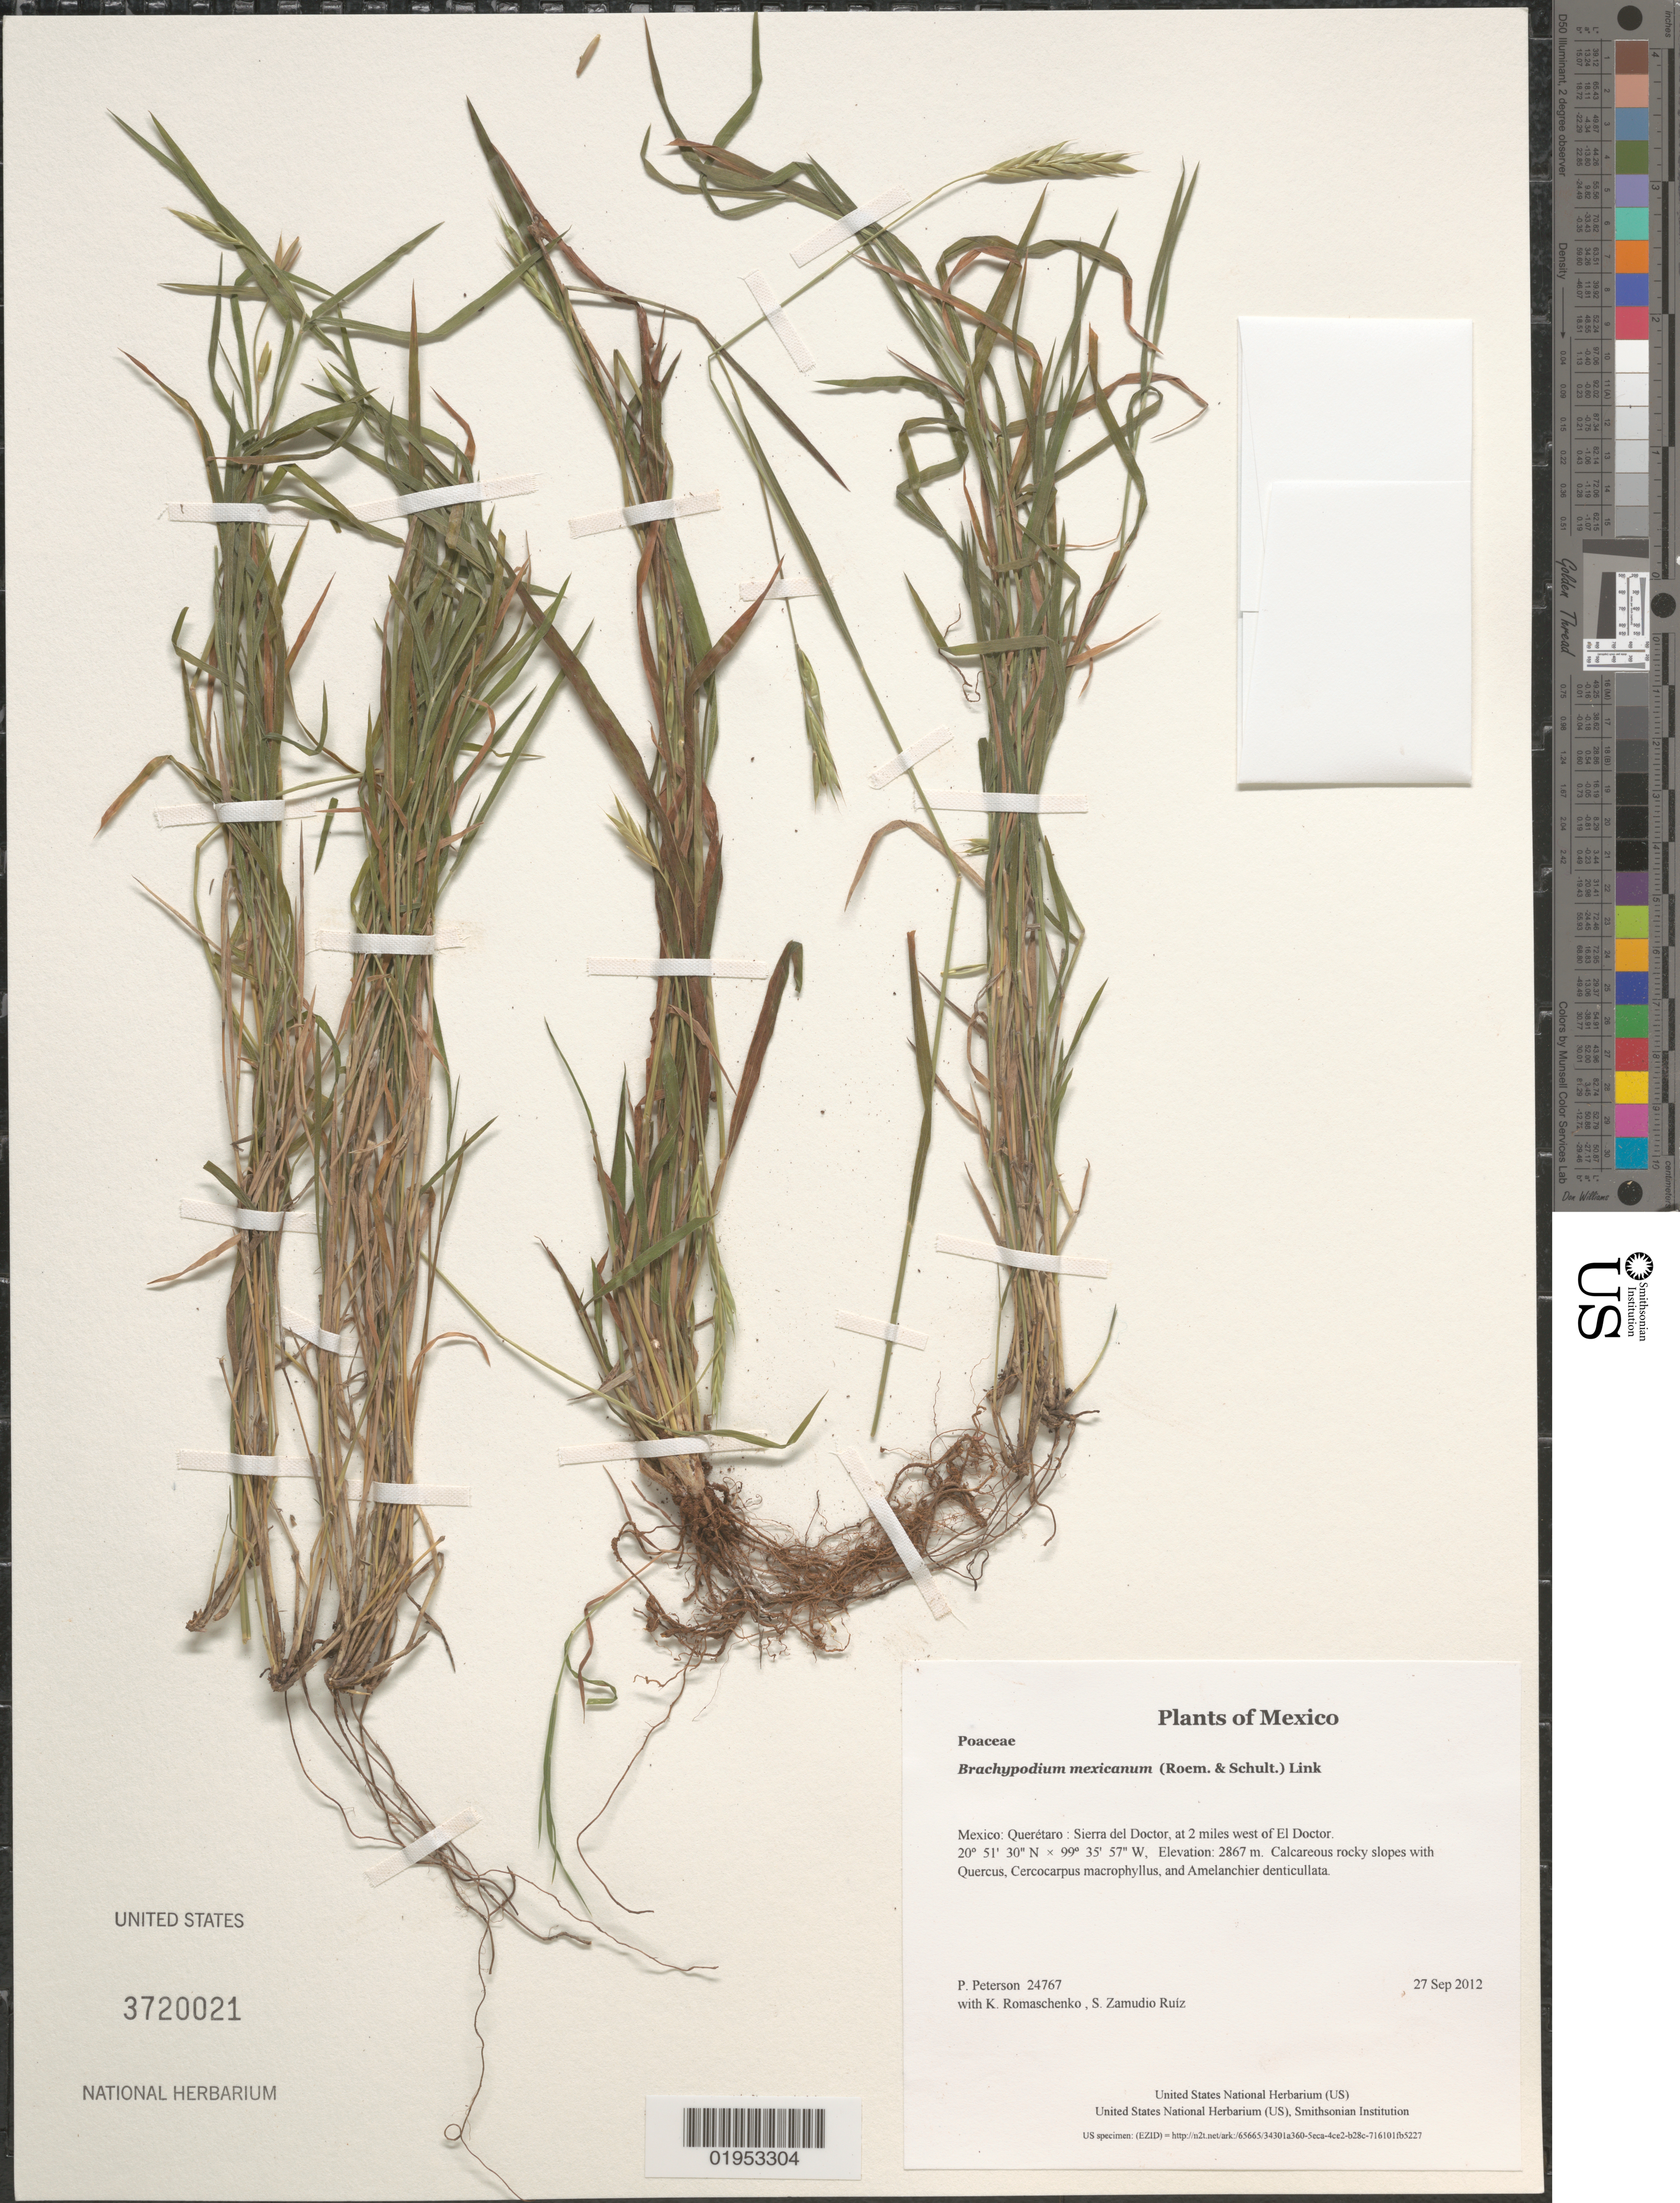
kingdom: Plantae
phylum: Tracheophyta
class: Liliopsida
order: Poales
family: Poaceae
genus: Brachypodium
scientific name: Brachypodium mexicanum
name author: (Roem. & Schult.) Link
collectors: P. M. Peterson, K. Romaschenko & S. Zamudio Ruíz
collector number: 24767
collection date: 2012-09-27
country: Mexico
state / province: Querétaro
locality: Sierra del Doctor, at 2 miles west of El Doctor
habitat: Calcareous rocky slopes with Quercus, Cercocarpus macrophyllus, and Amelanchier denticullata.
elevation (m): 2867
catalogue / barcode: US 3720021